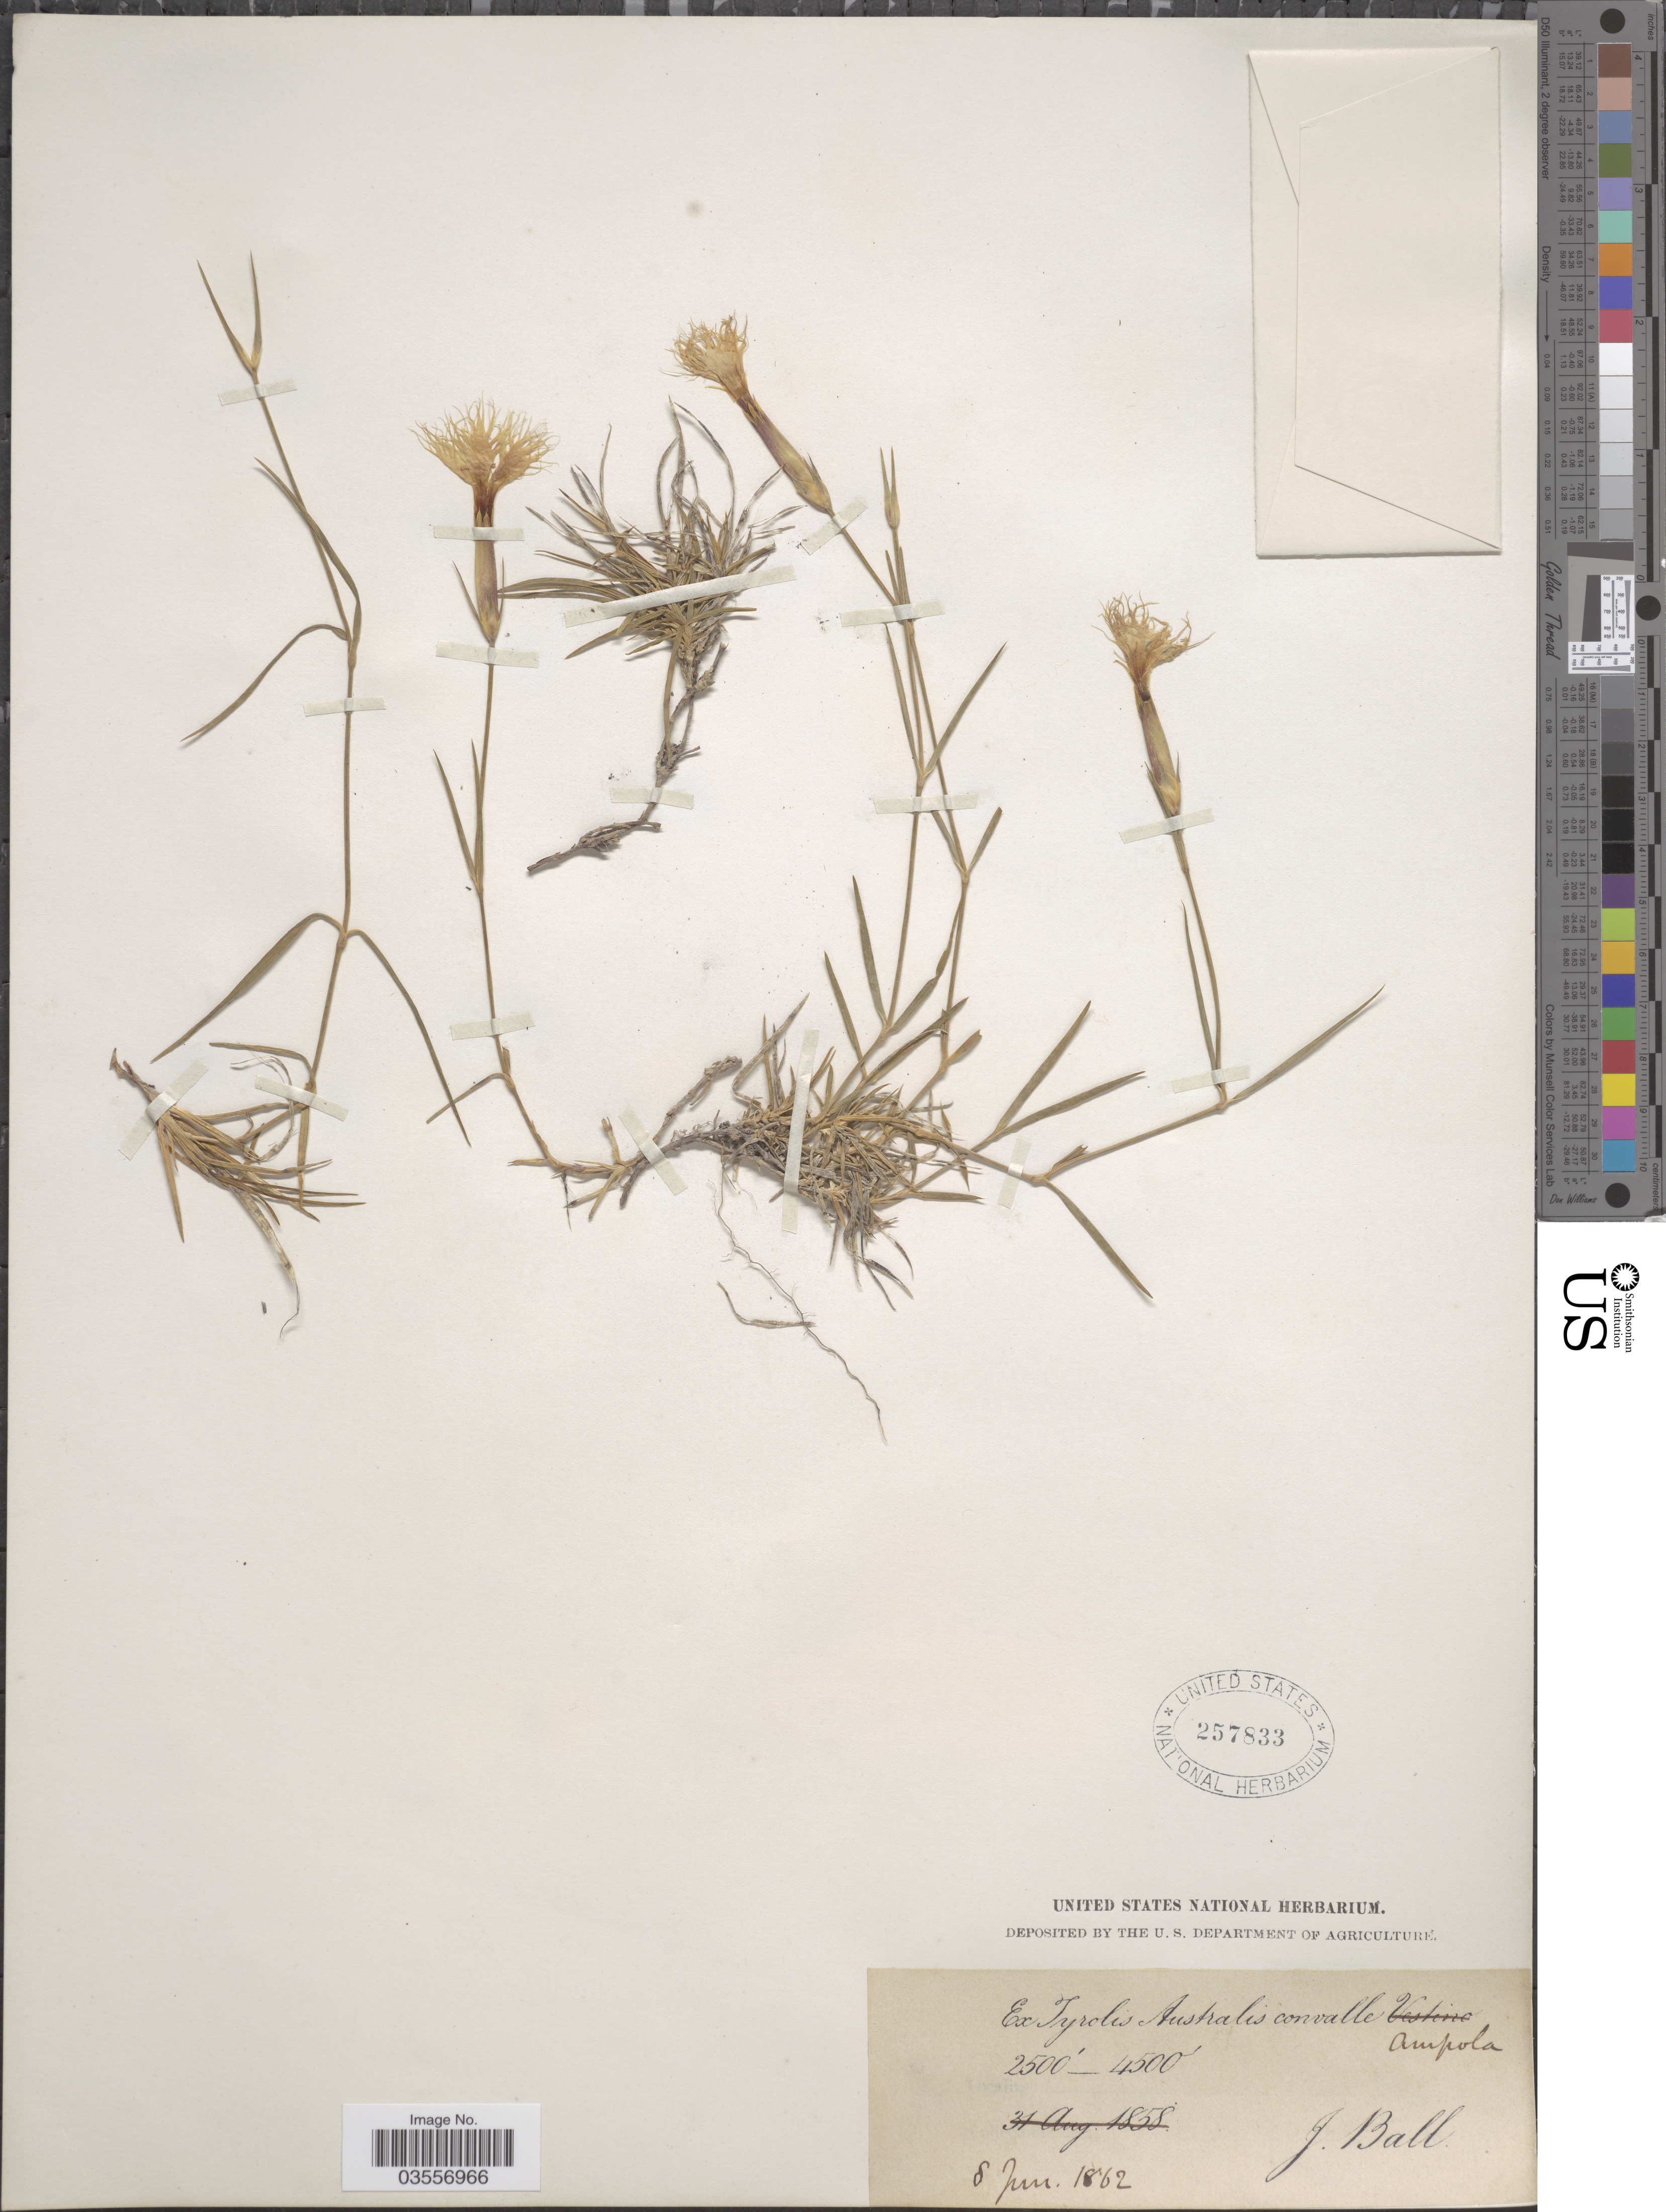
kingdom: Plantae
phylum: Tracheophyta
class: Magnoliopsida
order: Caryophyllales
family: Caryophyllaceae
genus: Dianthus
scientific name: Dianthus sp.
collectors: J. Ball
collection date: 1862-06-08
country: Italy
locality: Ex Tyrolis Australis convalle Ampola.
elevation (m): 762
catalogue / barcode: US 257833